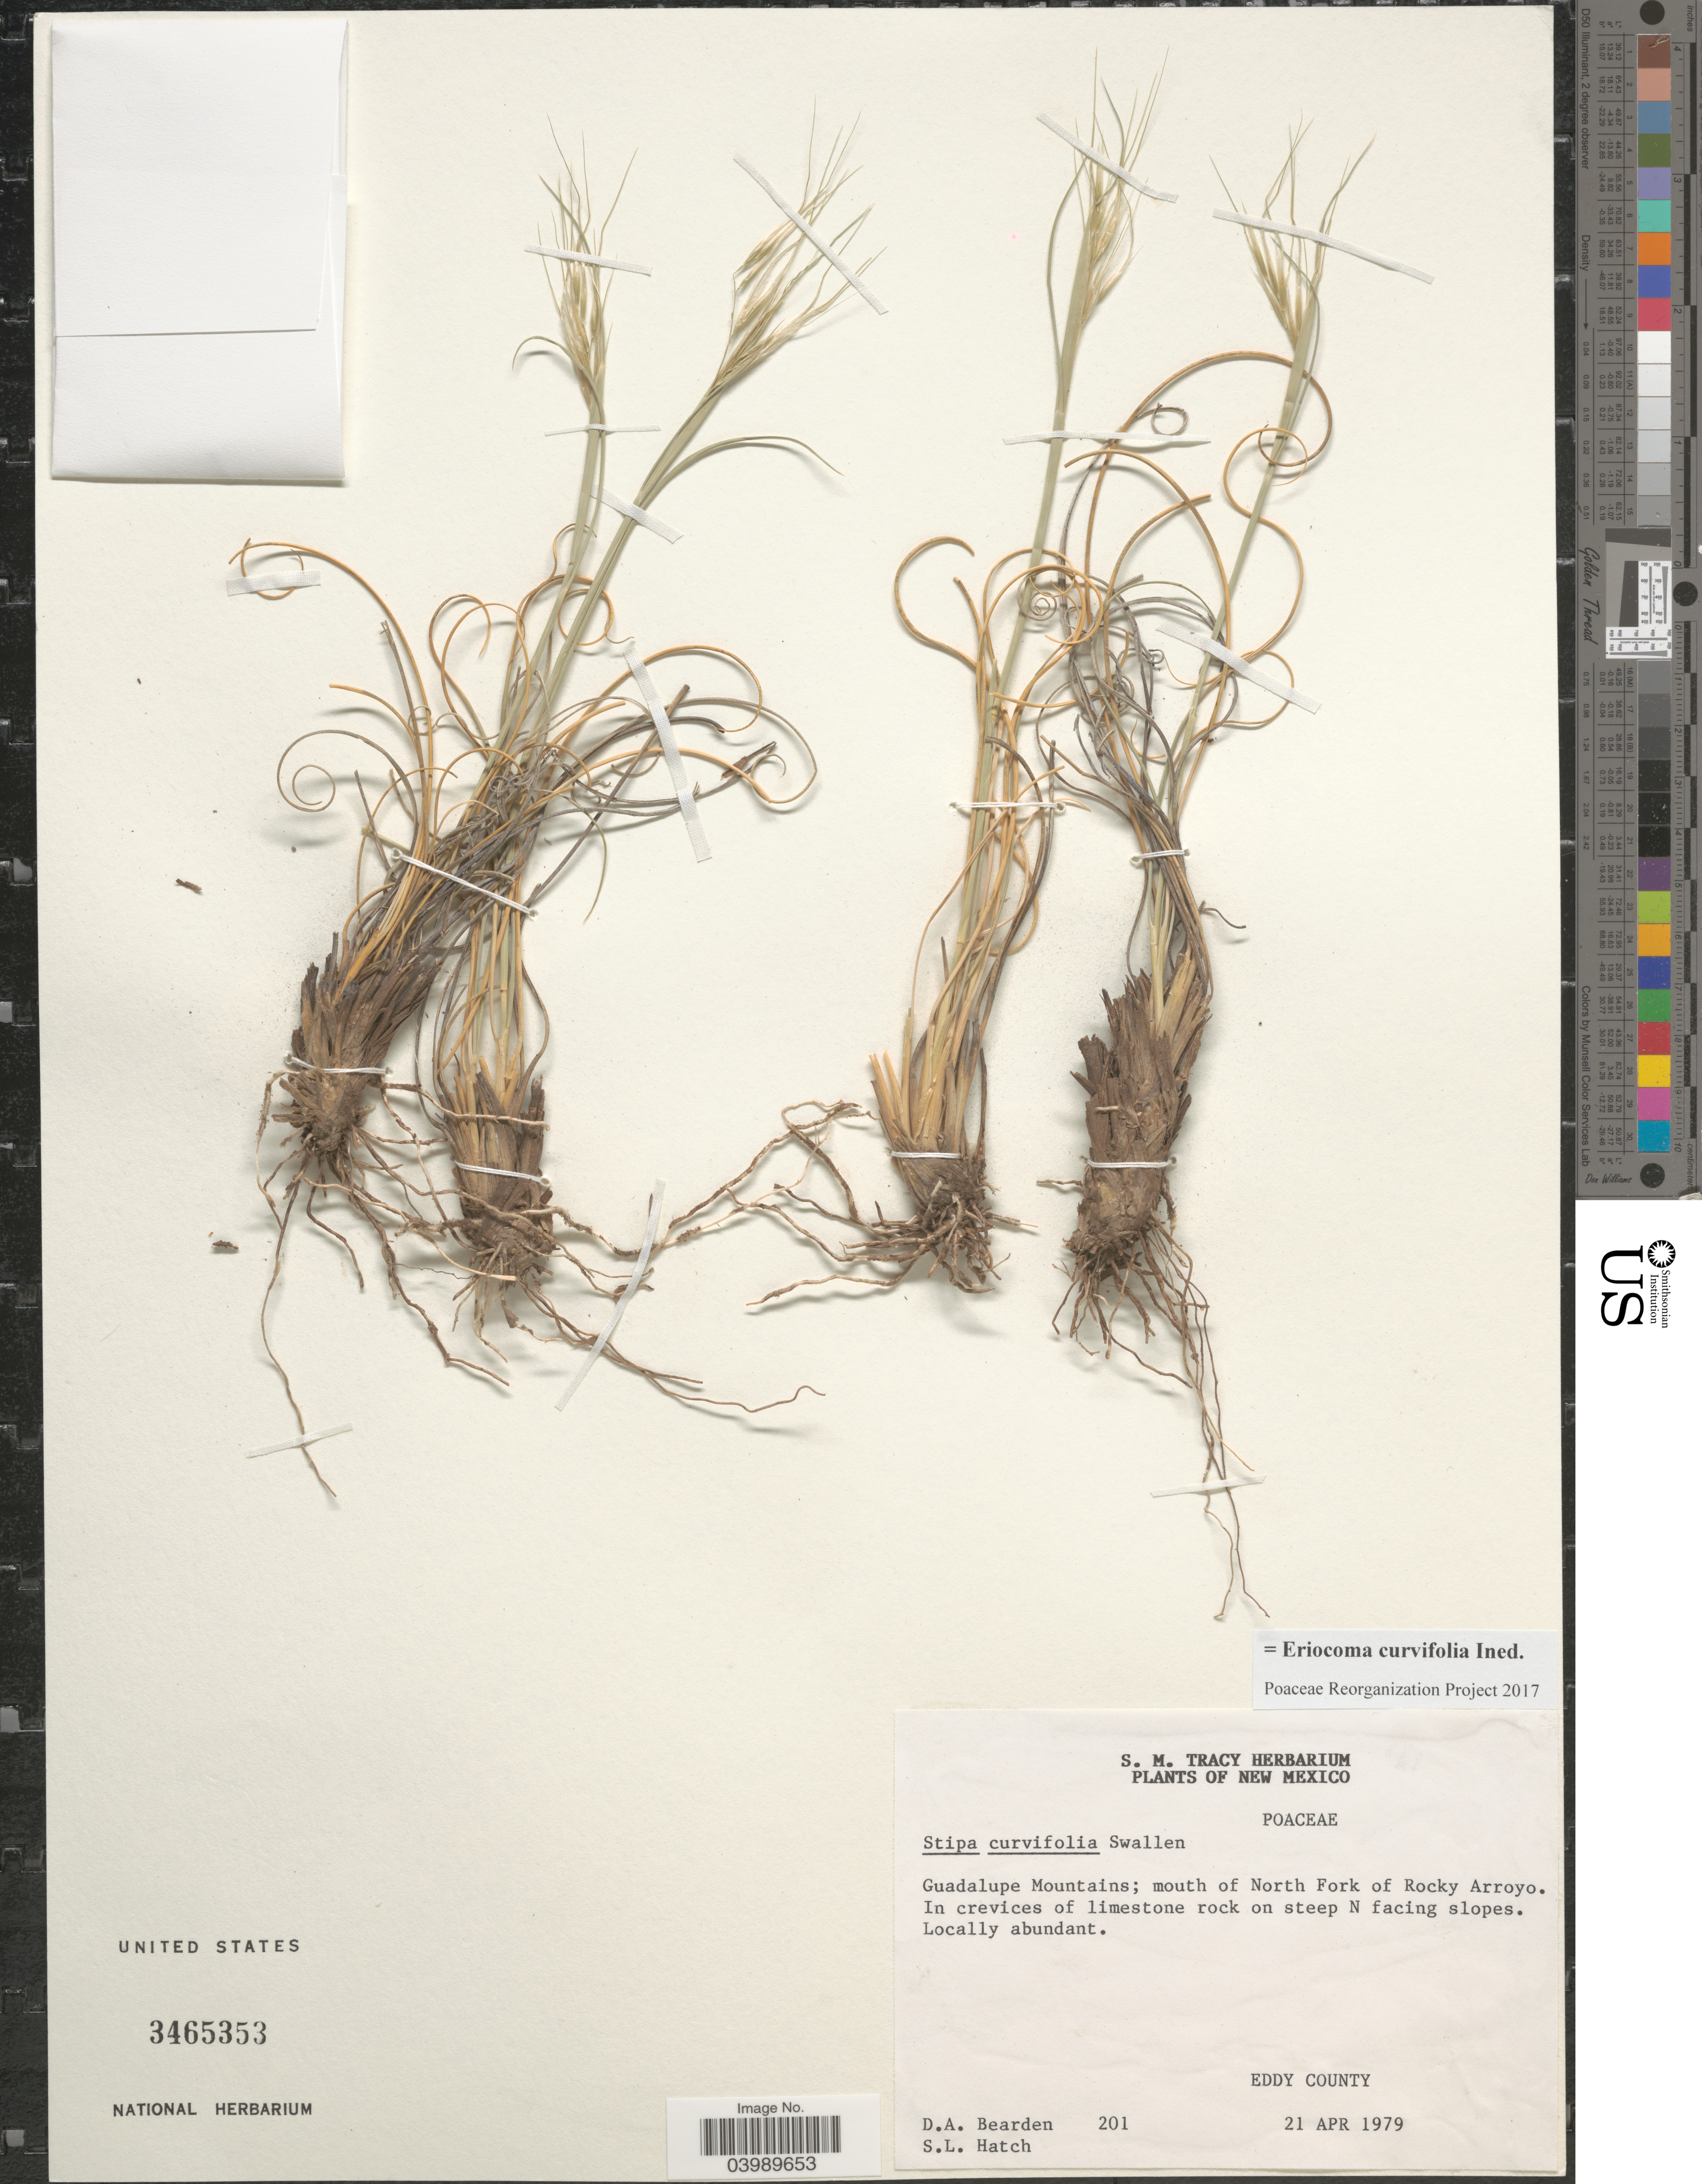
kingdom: Plantae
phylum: Tracheophyta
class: Liliopsida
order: Poales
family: Poaceae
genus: Eriocoma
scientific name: Eriocoma curvifolia ined.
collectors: D. Bearden & S. Hatch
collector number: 201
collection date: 1979-04-21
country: United States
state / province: New Mexico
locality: Guadalupe Mountains; mouth of North Fork of Rocky Arroyo. In crevices of limestone rock on steep N facing slopes. Eddy County.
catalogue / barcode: US 3465353